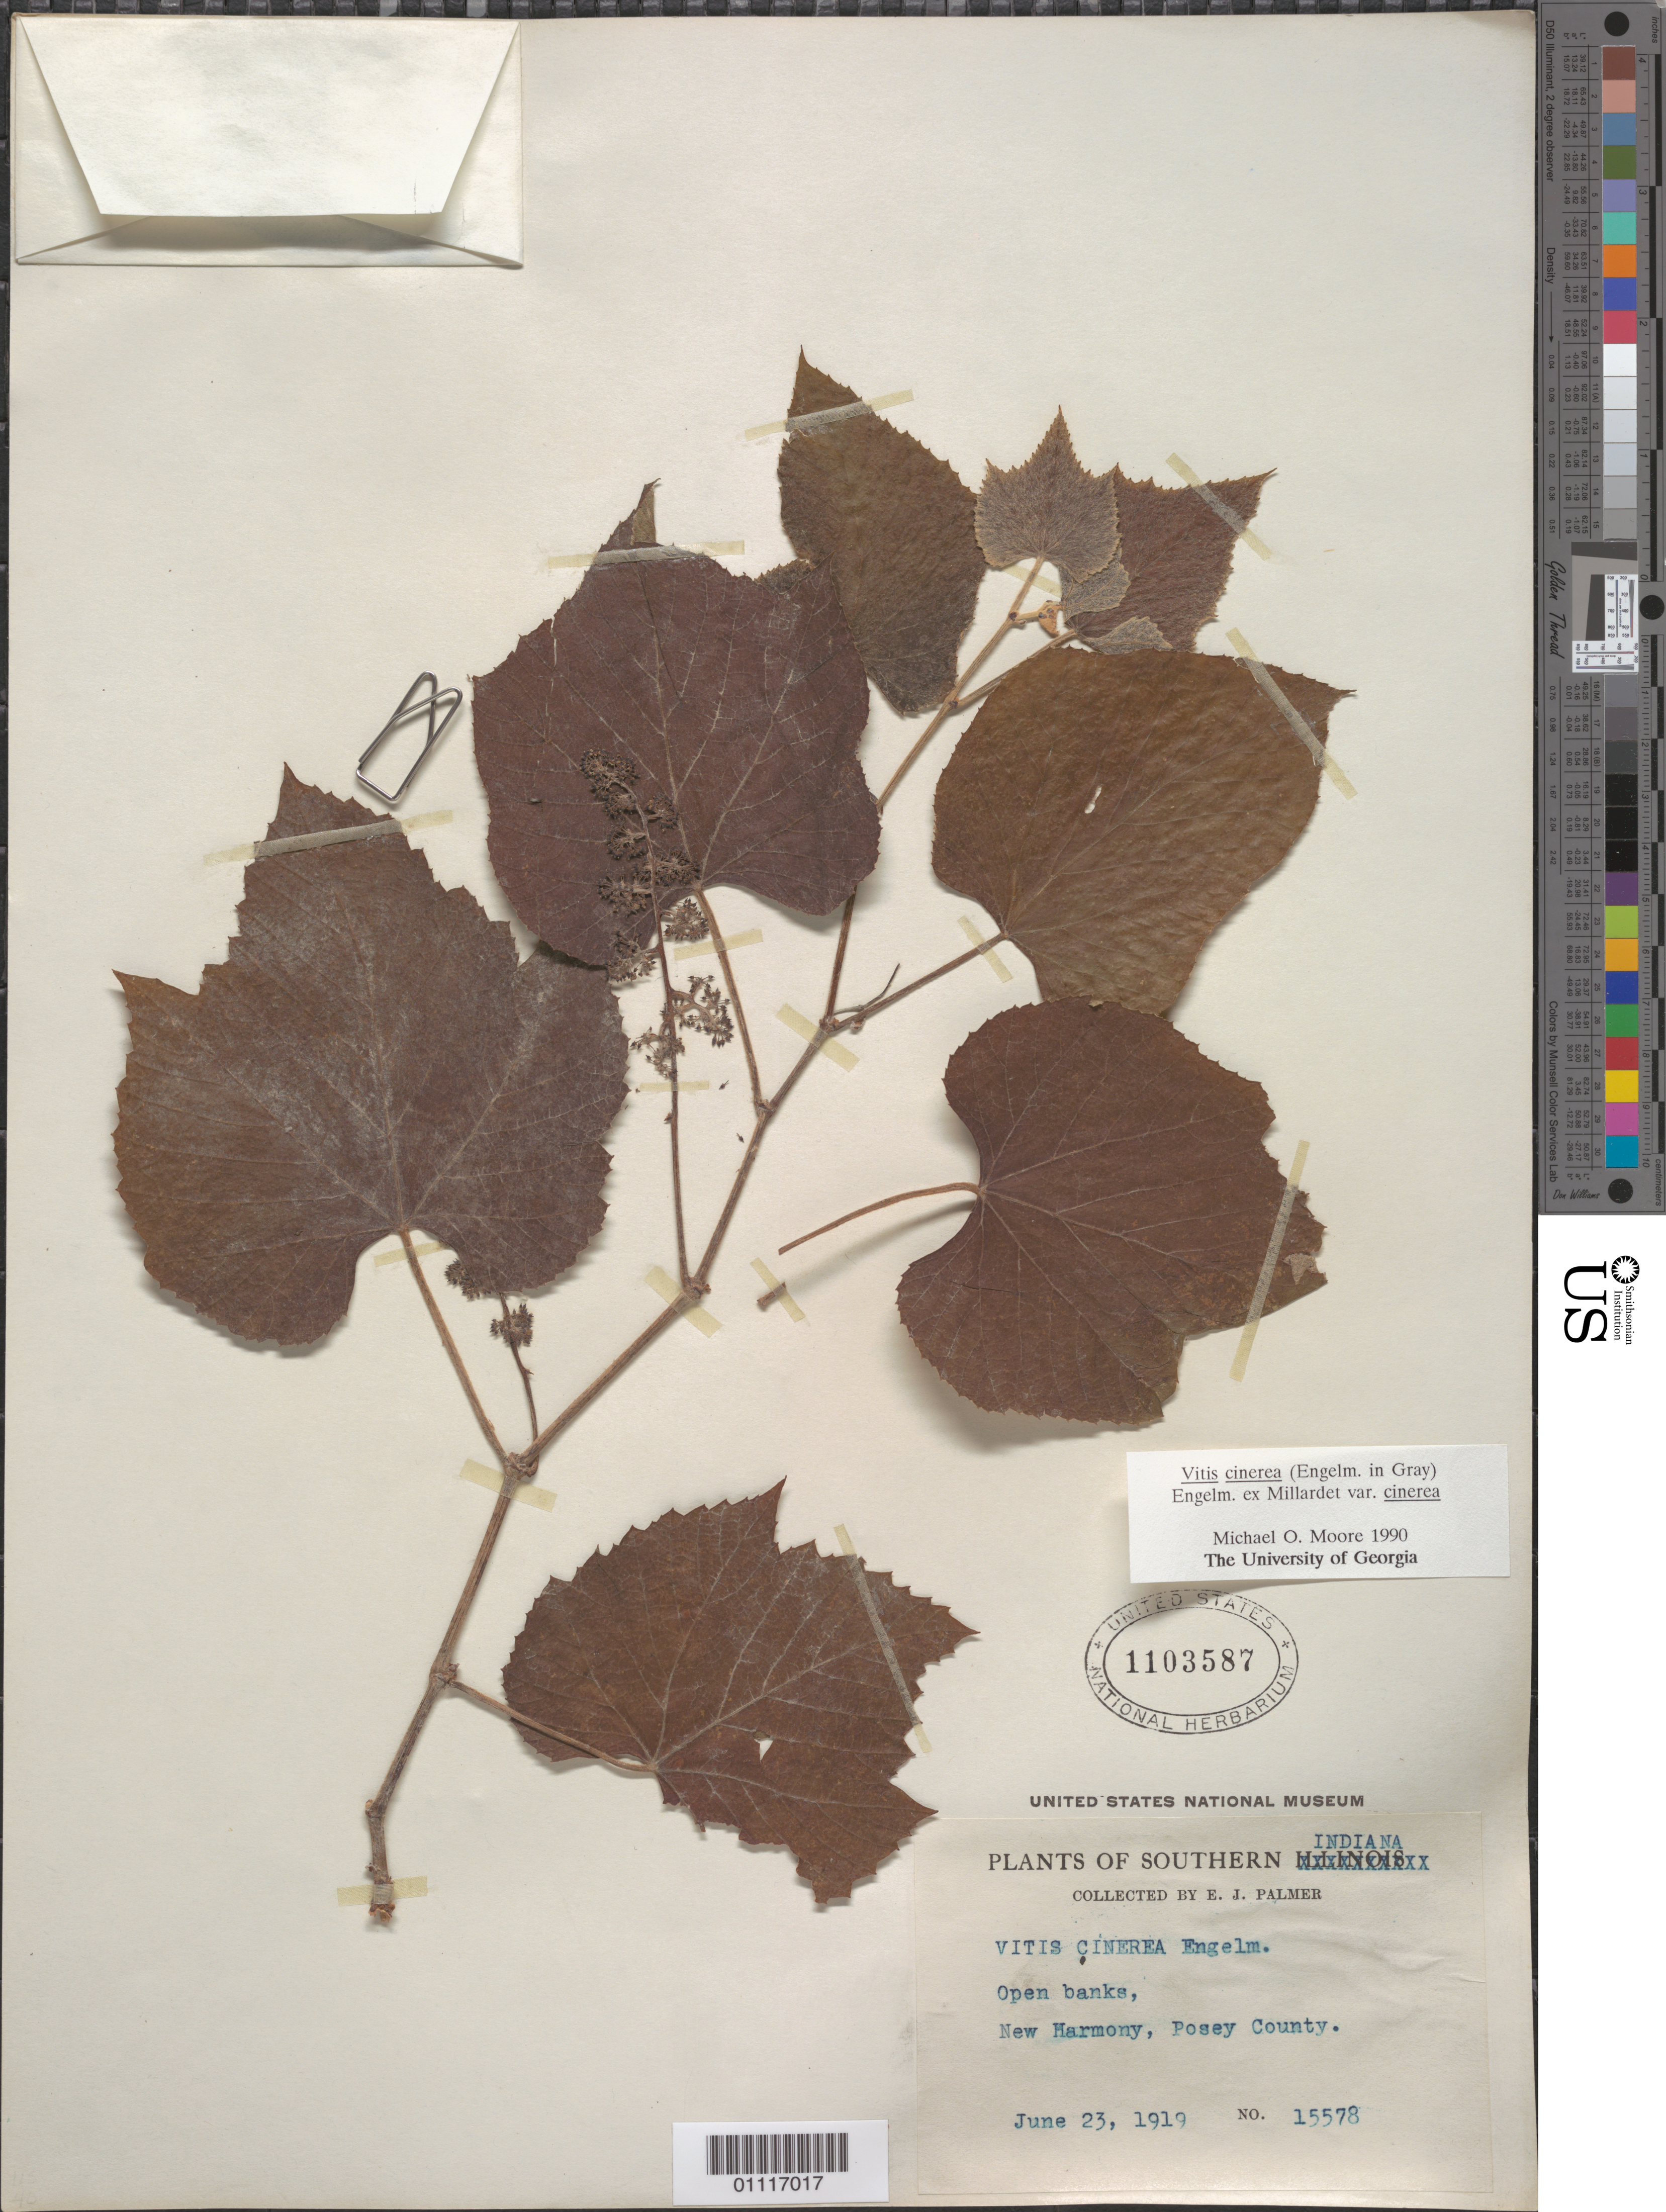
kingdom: Plantae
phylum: Tracheophyta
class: Magnoliopsida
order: Vitales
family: Vitaceae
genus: Vitis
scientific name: Vitis cinerea var. cinerea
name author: (Engelm.) Engelm. ex Millardet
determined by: Moore, M. O.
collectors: E. J. Palmer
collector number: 15578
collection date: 1919-06-23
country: United States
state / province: Indiana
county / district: Posey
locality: Open banks, New Harmony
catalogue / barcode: US 1103587